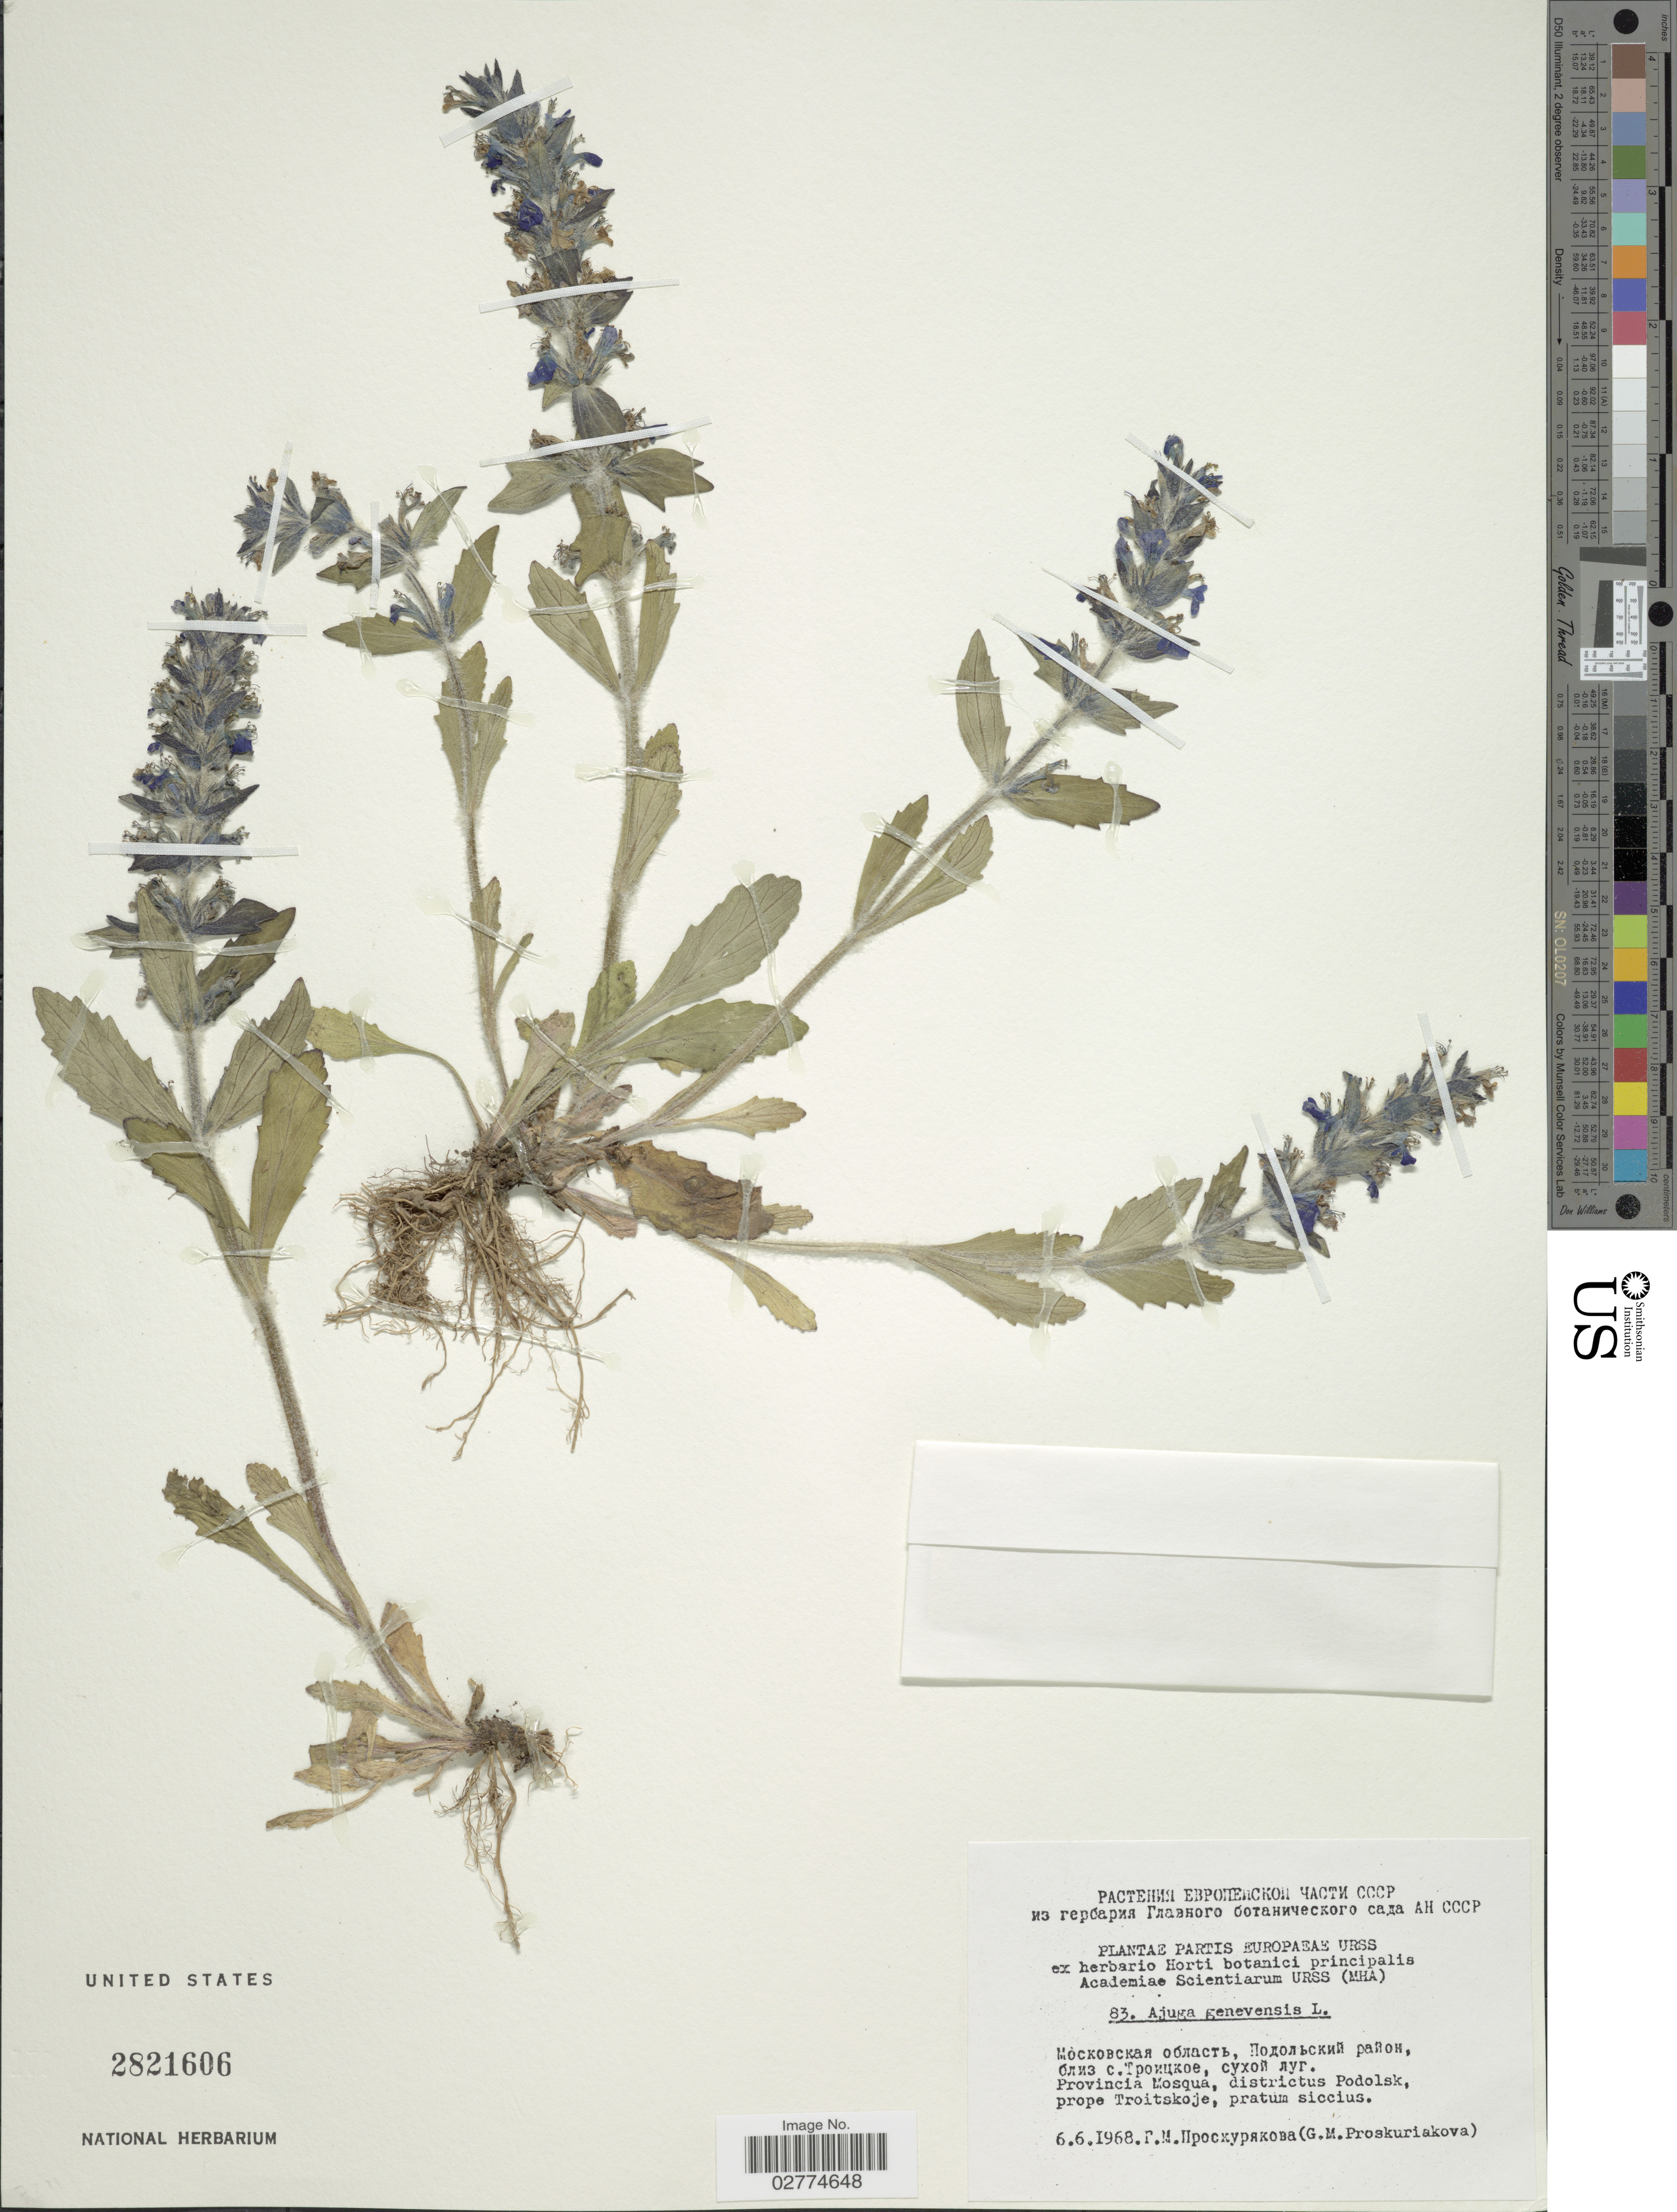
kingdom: Plantae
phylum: Tracheophyta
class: Magnoliopsida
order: Lamiales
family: Lamiaceae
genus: Ajuga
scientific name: Ajuga genevensis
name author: L.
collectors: G. Proskuriakova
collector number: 83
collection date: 1968-06-06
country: Russian Federation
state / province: Moscow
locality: Provincia Mosqua, districtus Podolsk, prope Troitskoje.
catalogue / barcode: US 2821606